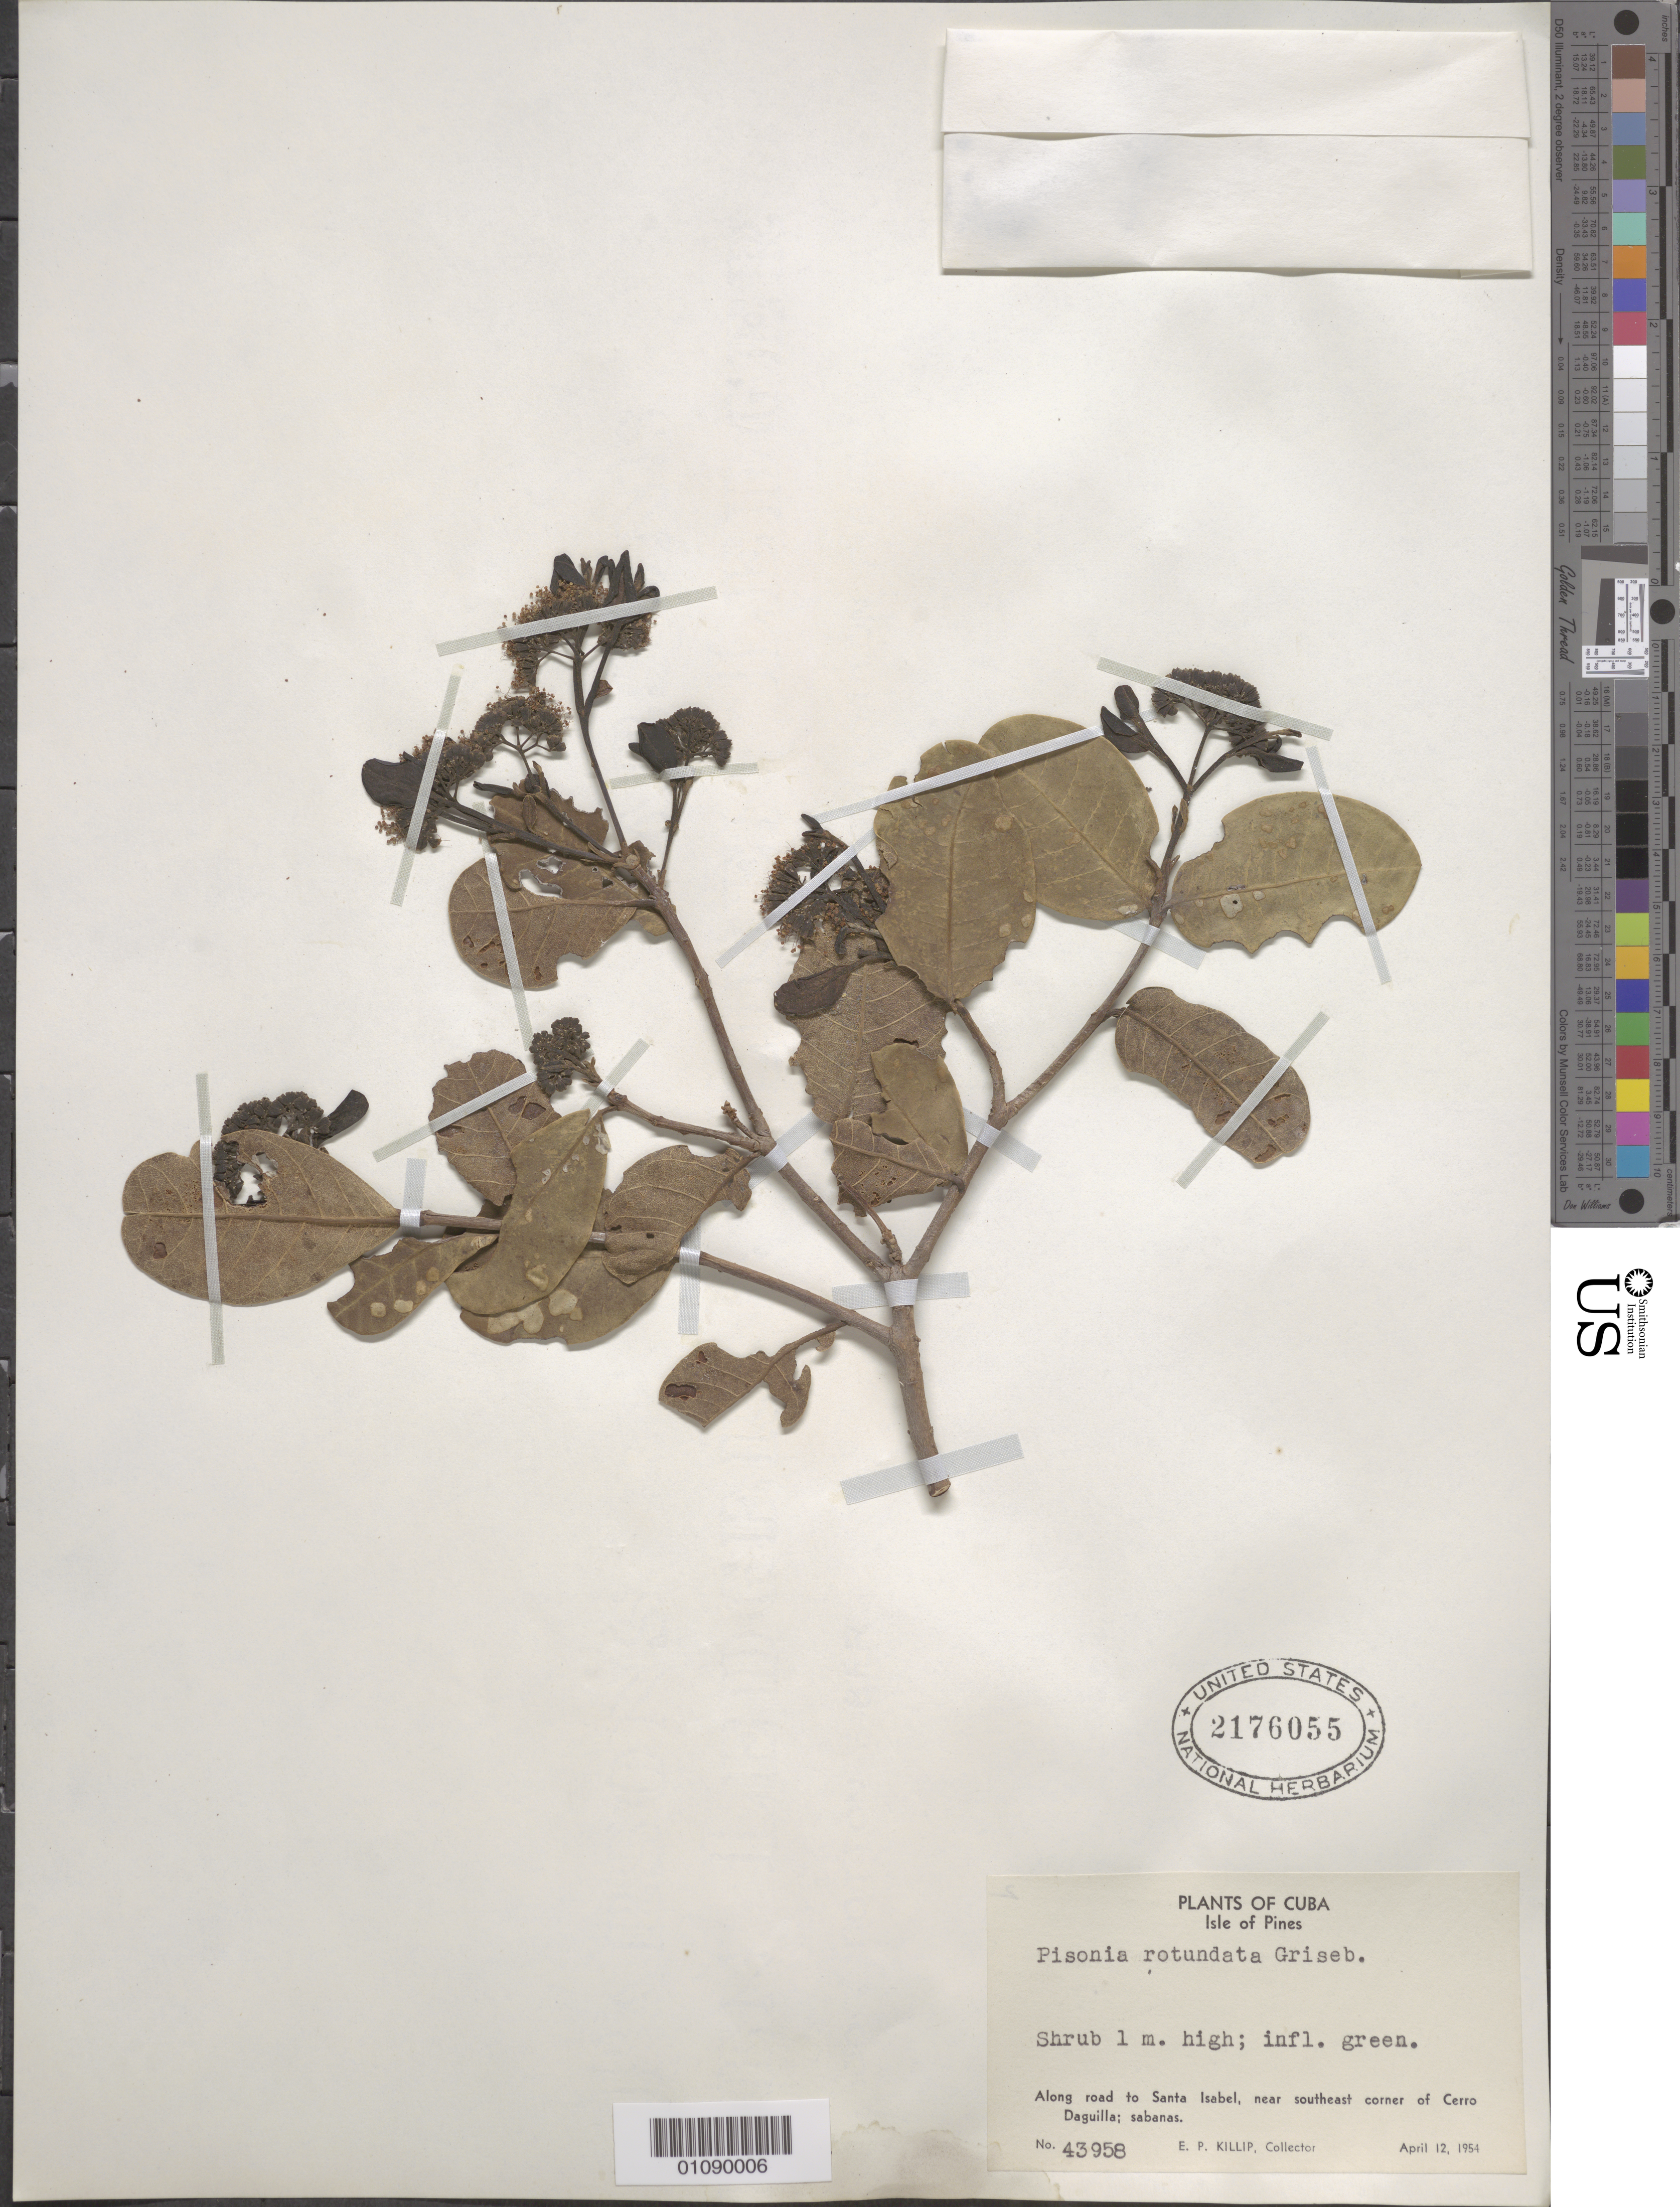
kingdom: Plantae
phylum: Tracheophyta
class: Magnoliopsida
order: Caryophyllales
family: Nyctaginaceae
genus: Pisonia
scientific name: Pisonia rotundata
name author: Griseb.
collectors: E. P. Killip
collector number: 43958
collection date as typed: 12 Apr 1954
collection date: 1954-04-12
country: Cuba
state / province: Isla de La Juventud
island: Isla de la Juventud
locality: Isle of Pines, along road to Santa Isabel, near SE corner of Ceroo Daguilla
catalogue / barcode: US 2176055